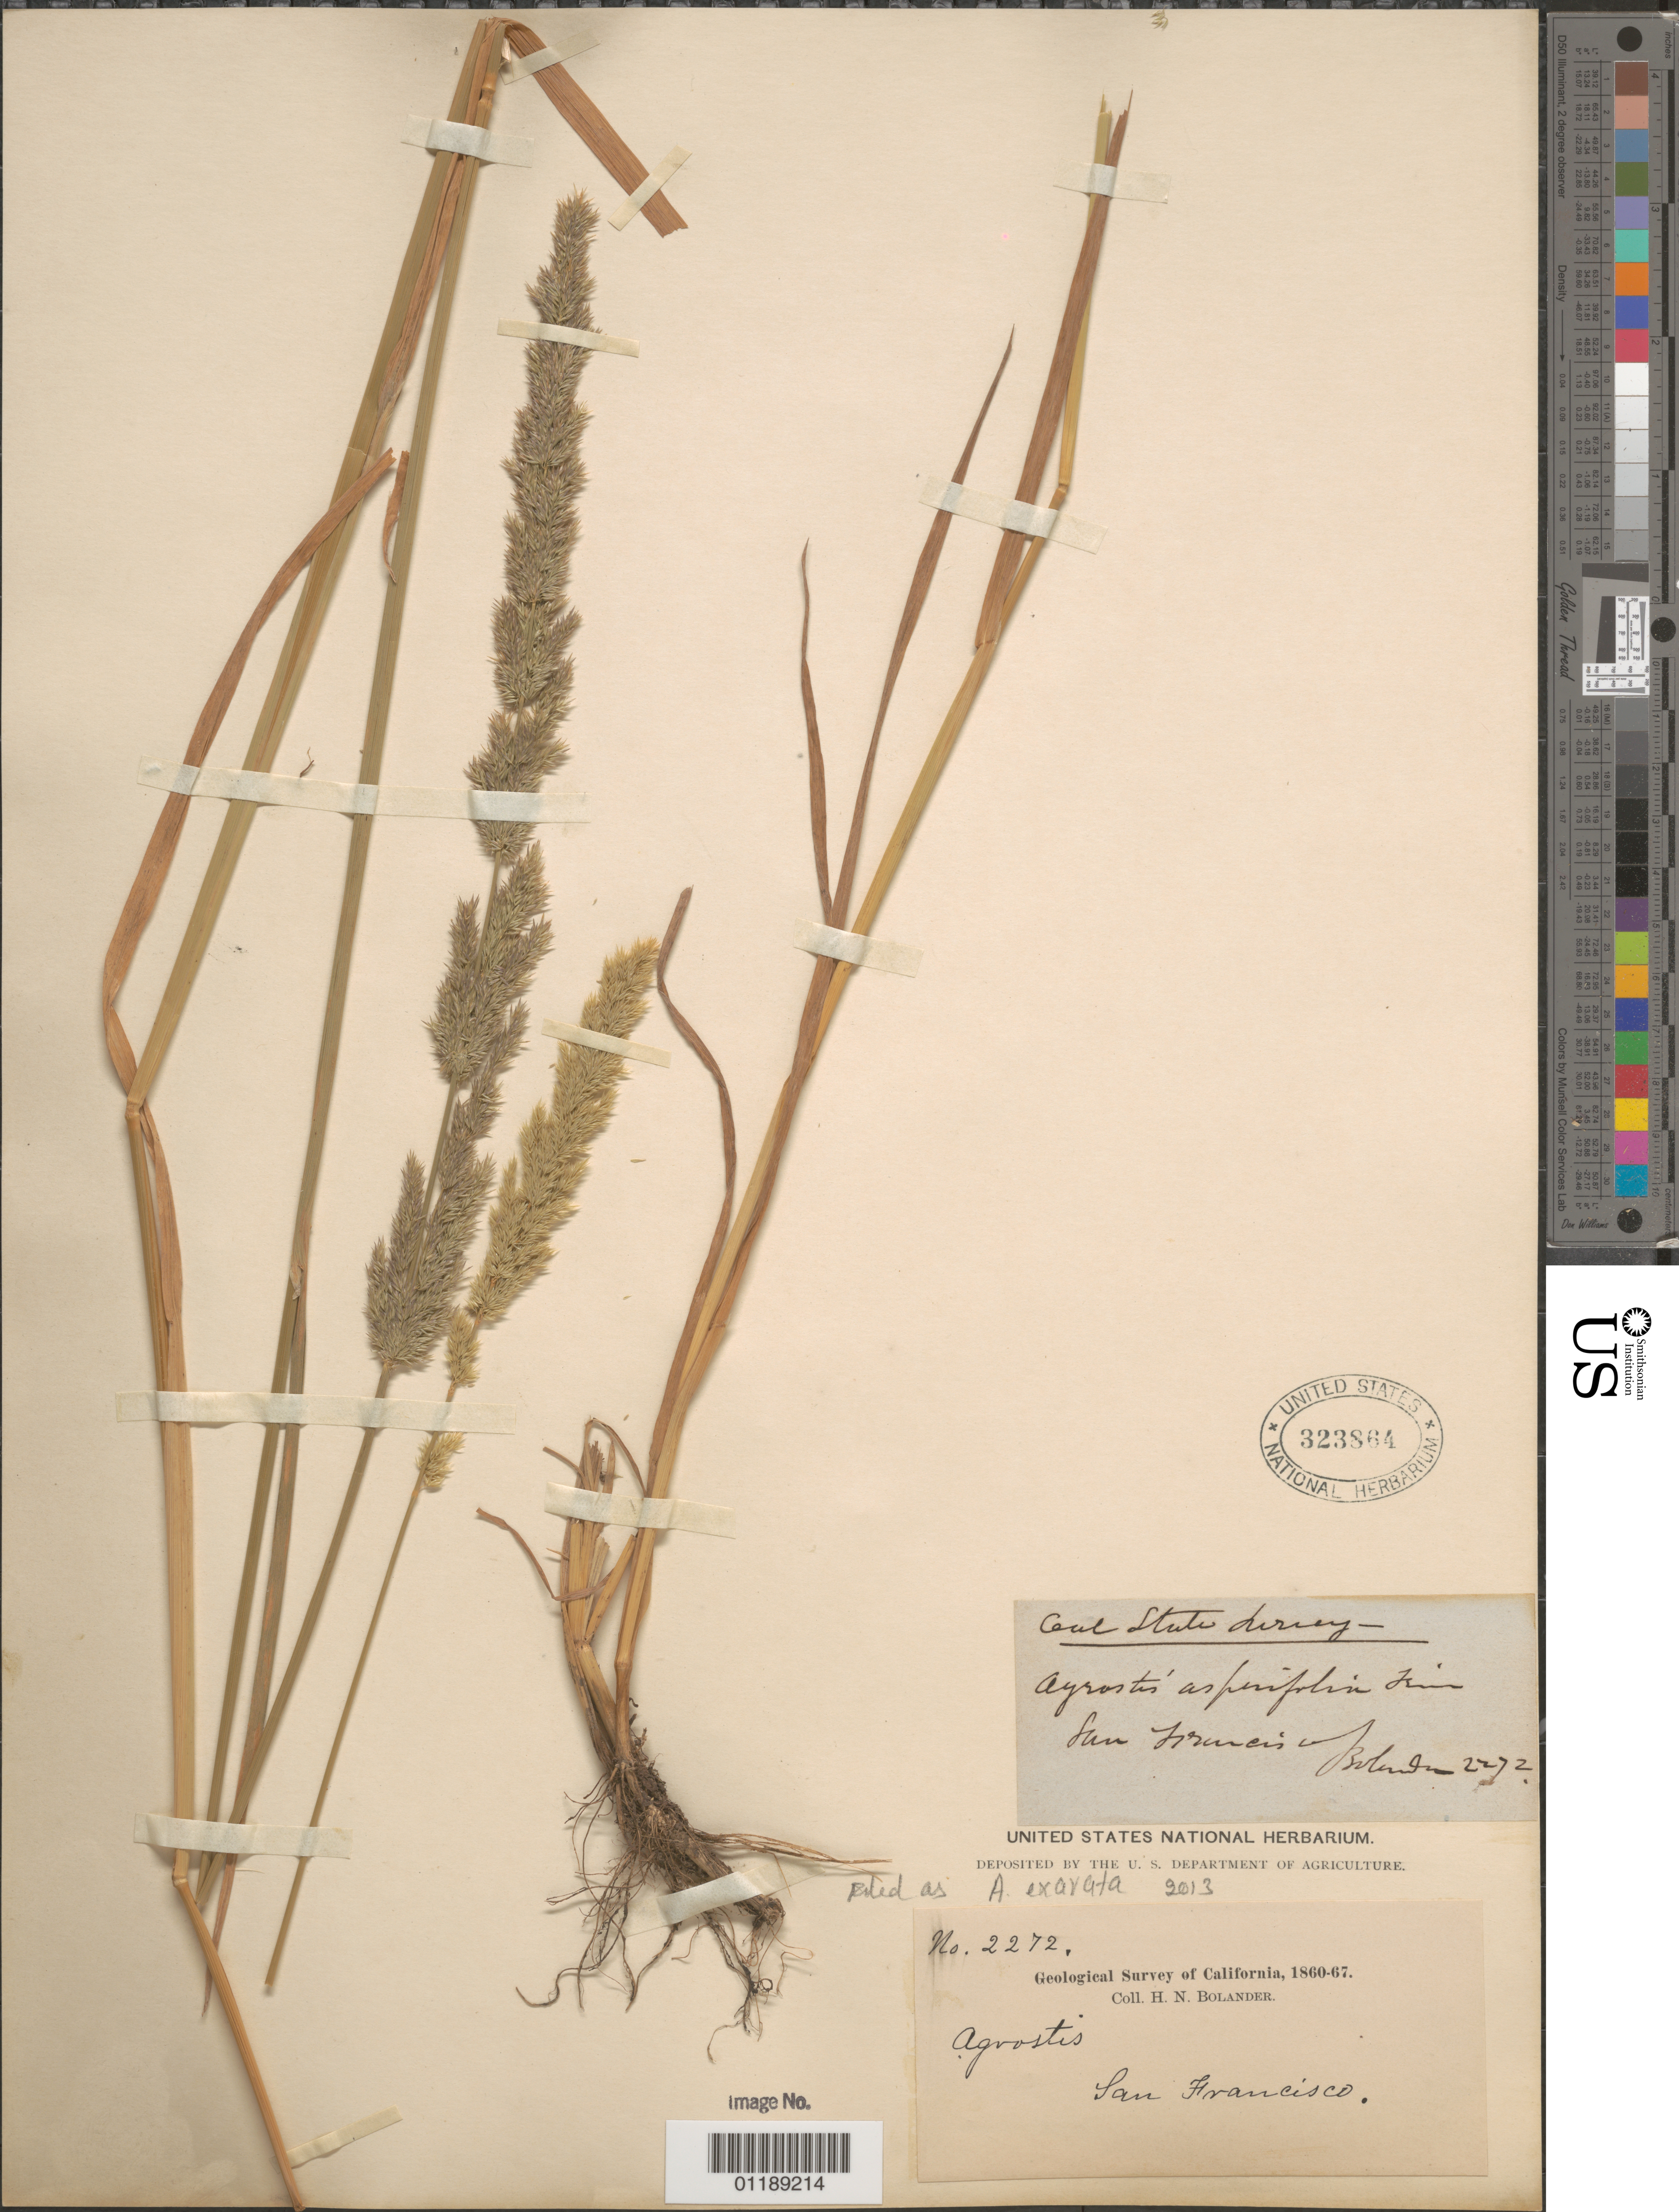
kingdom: Plantae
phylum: Tracheophyta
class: Liliopsida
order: Poales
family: Poaceae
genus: Agrostis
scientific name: Agrostis exarata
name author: Trin.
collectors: H. Bolander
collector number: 2272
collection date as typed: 1860 to -- --- 1867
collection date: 1860/1867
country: United States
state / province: California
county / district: San Francisco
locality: San Francisco.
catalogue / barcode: US 323864